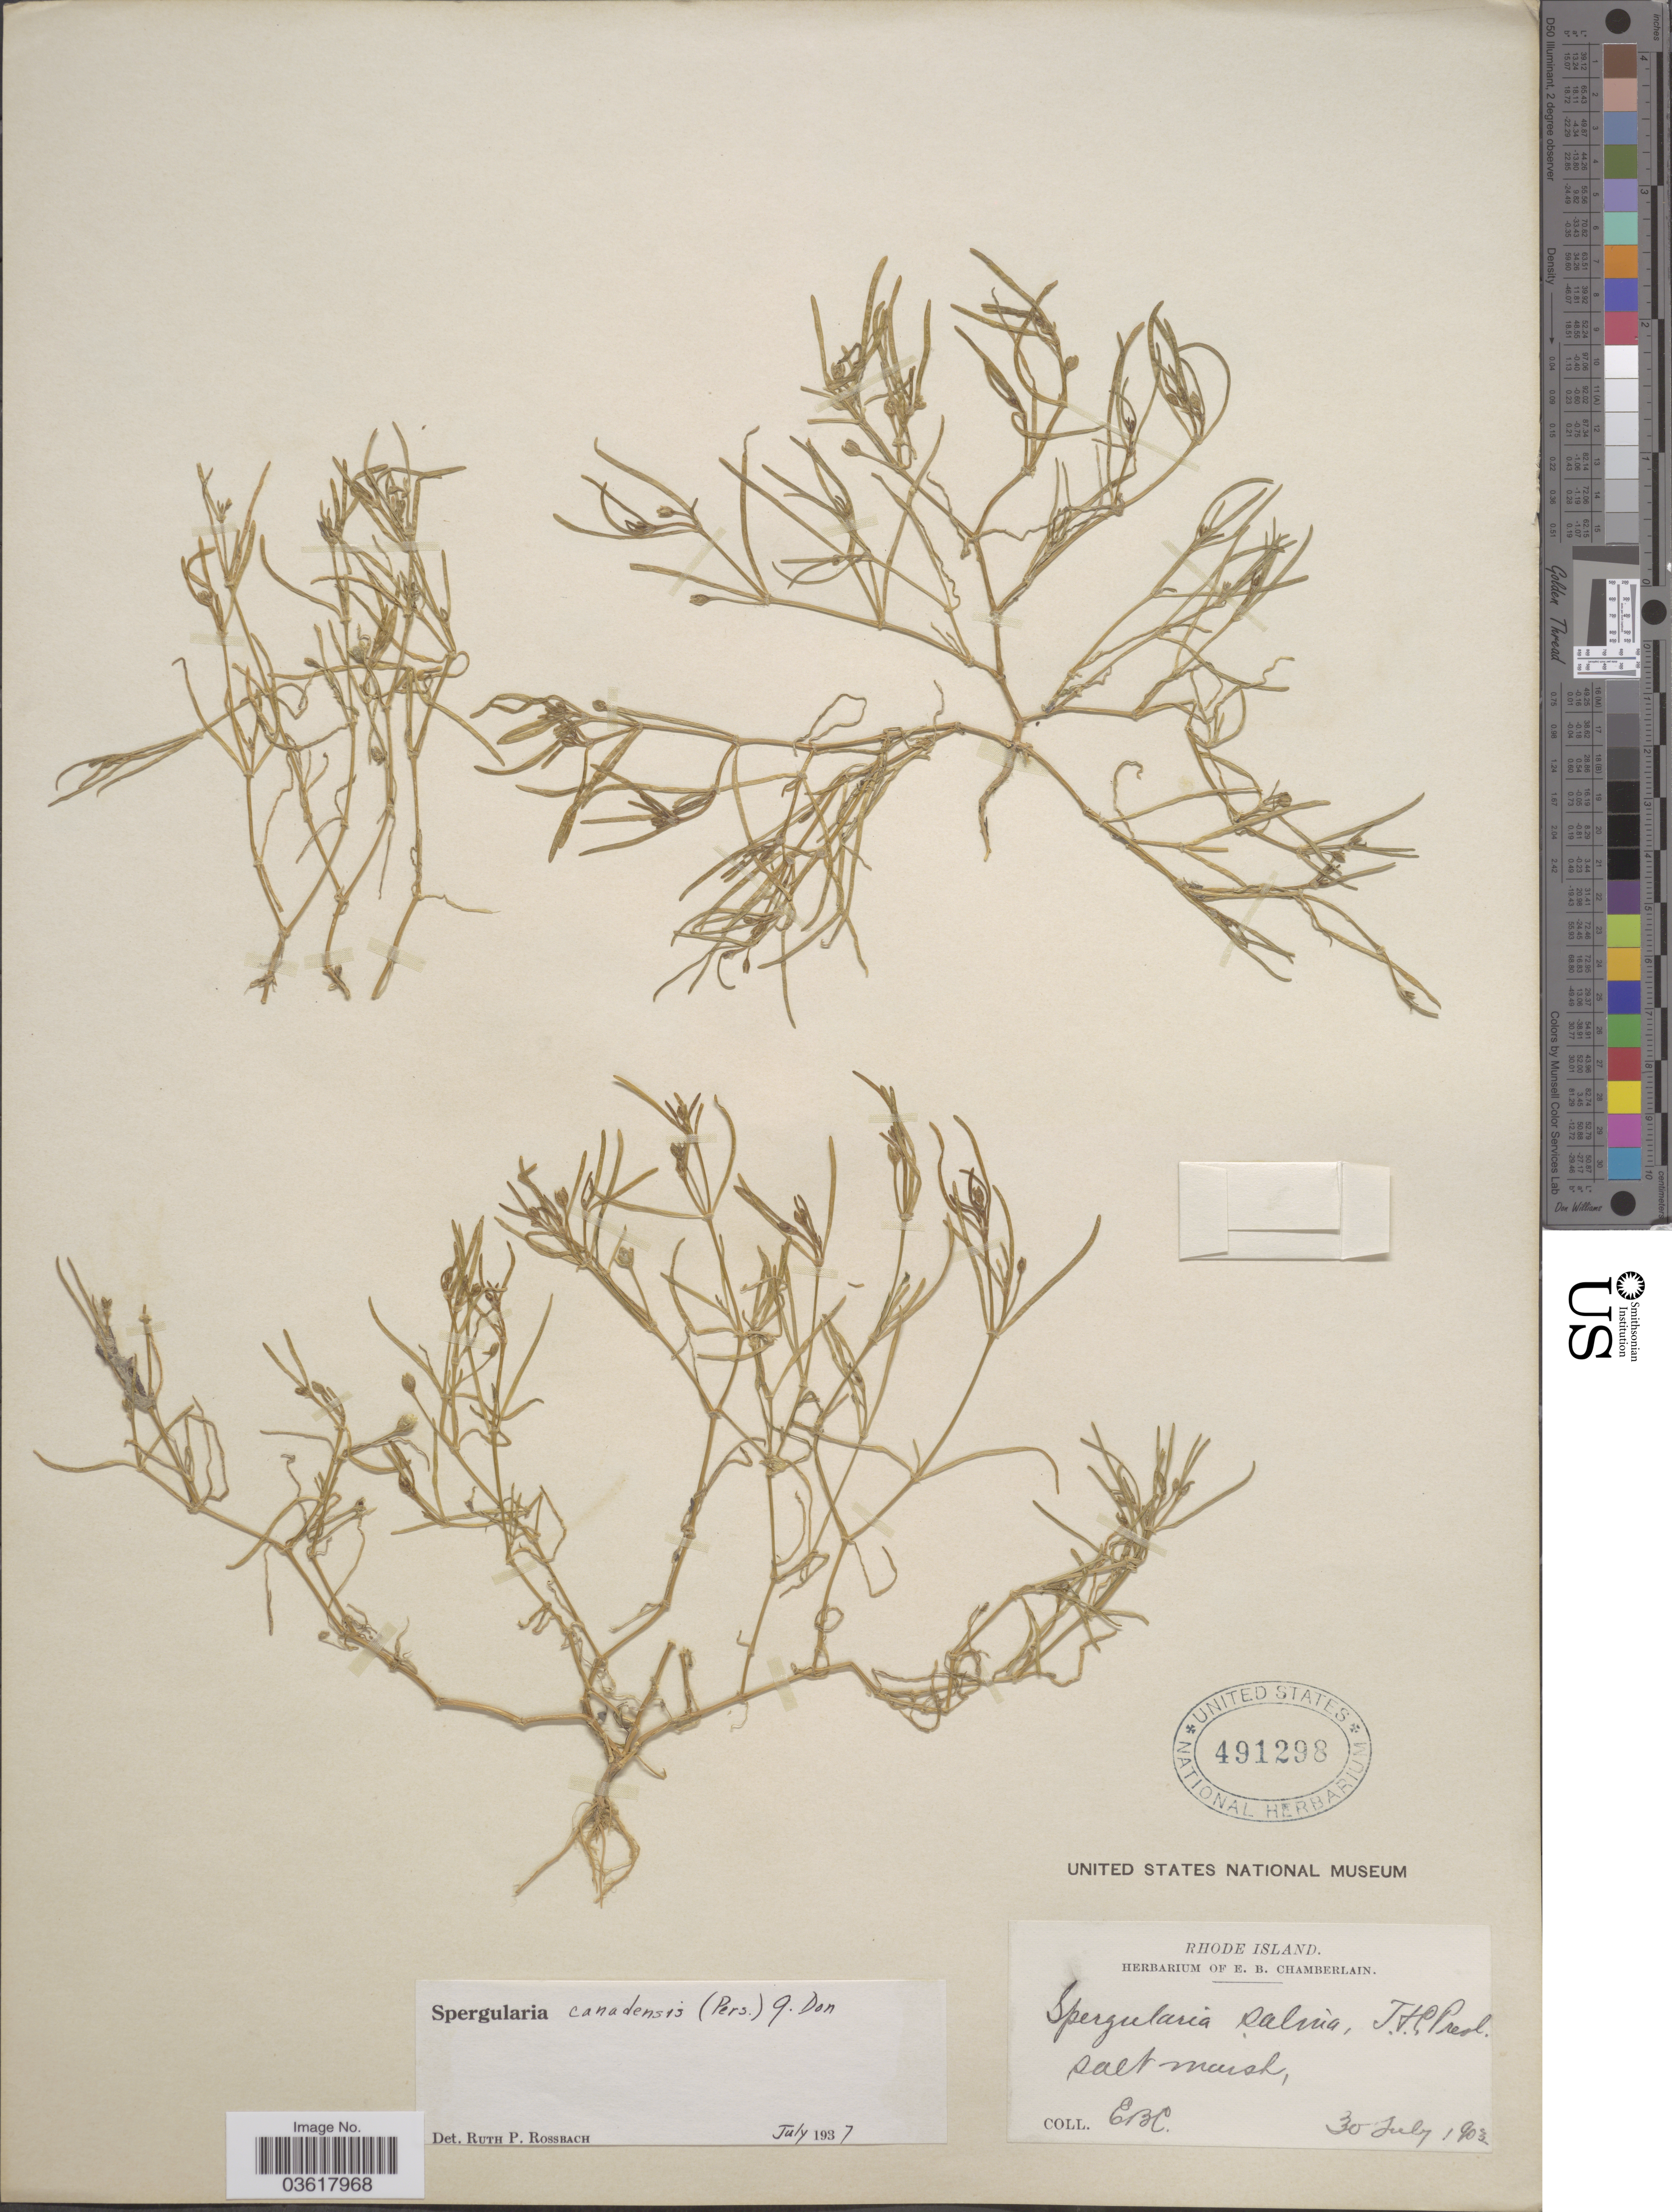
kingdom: Plantae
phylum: Tracheophyta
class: Magnoliopsida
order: Caryophyllales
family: Caryophyllaceae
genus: Spergularia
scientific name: Spergularia canadensis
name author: (Pers.) G. Don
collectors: E. Chamberlain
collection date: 1903-07-30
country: United States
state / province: Rhode Island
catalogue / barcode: US 491298